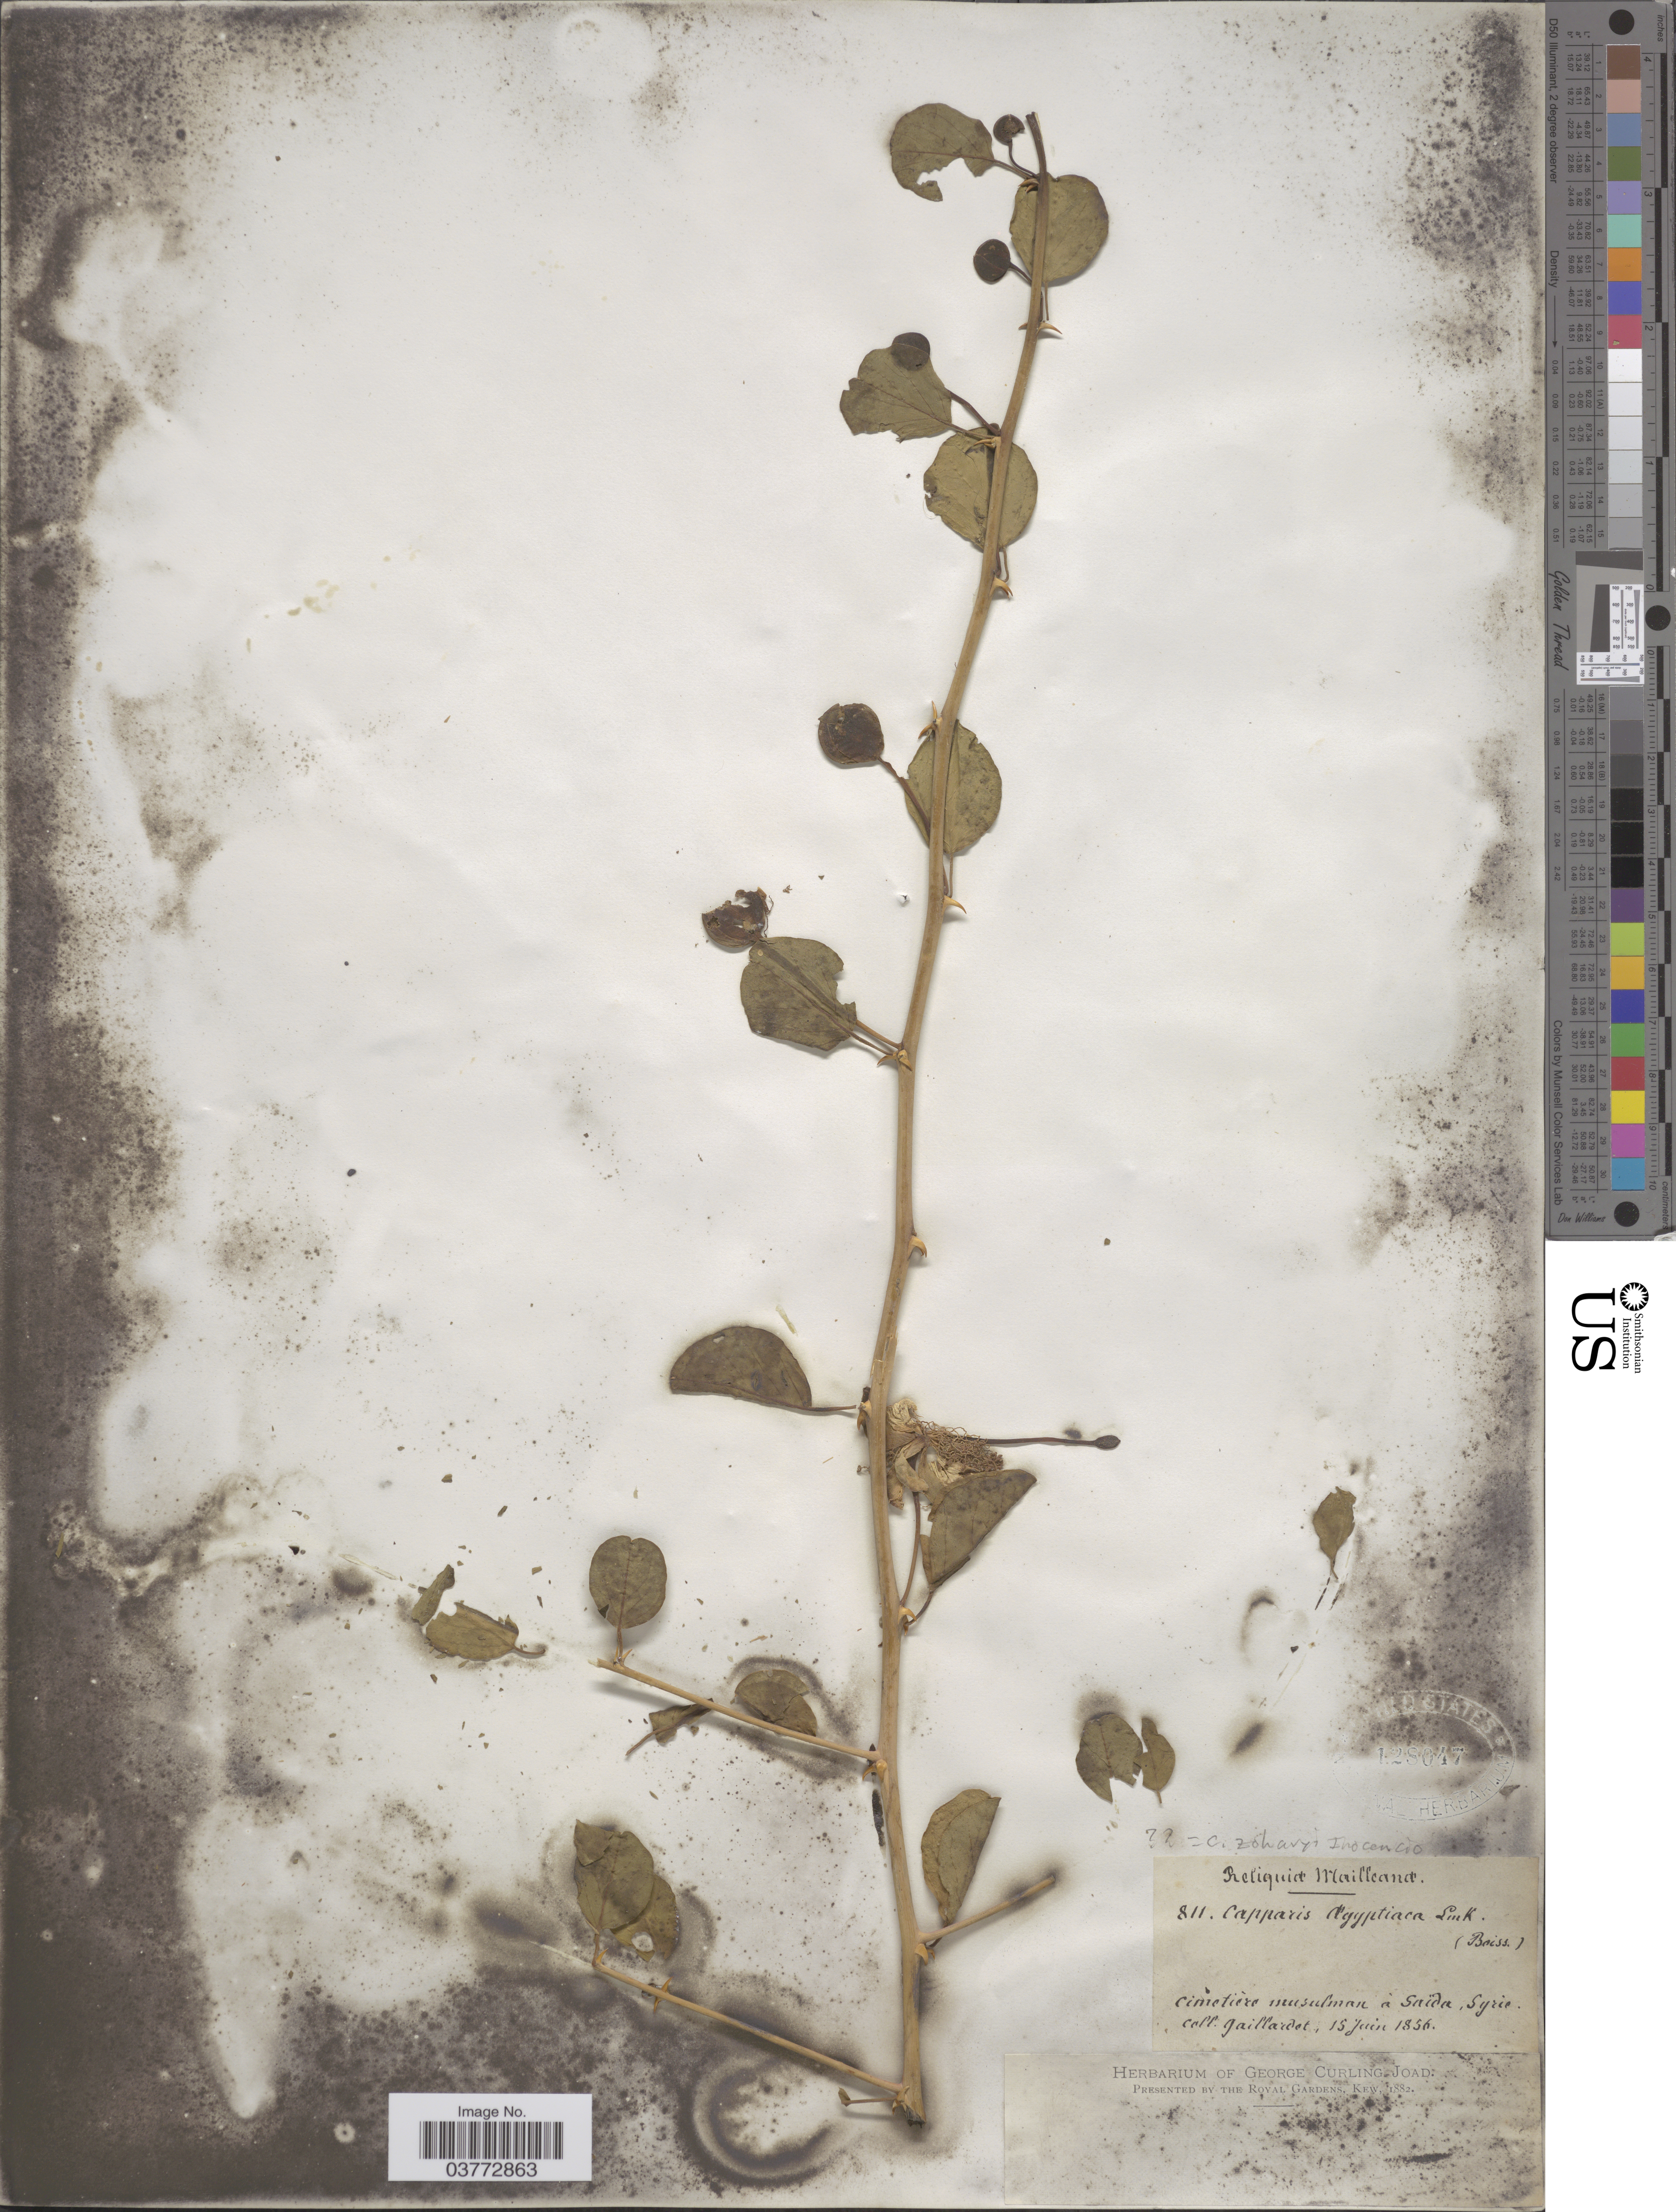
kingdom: Plantae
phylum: Tracheophyta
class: Magnoliopsida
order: Brassicales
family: Capparaceae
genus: Capparis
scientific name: Capparis zoharyi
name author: Inocencio et al.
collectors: Gaillardot, --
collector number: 811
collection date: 1856-06-15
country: Syria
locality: Cimetiere musulman a Saide.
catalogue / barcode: US 128047